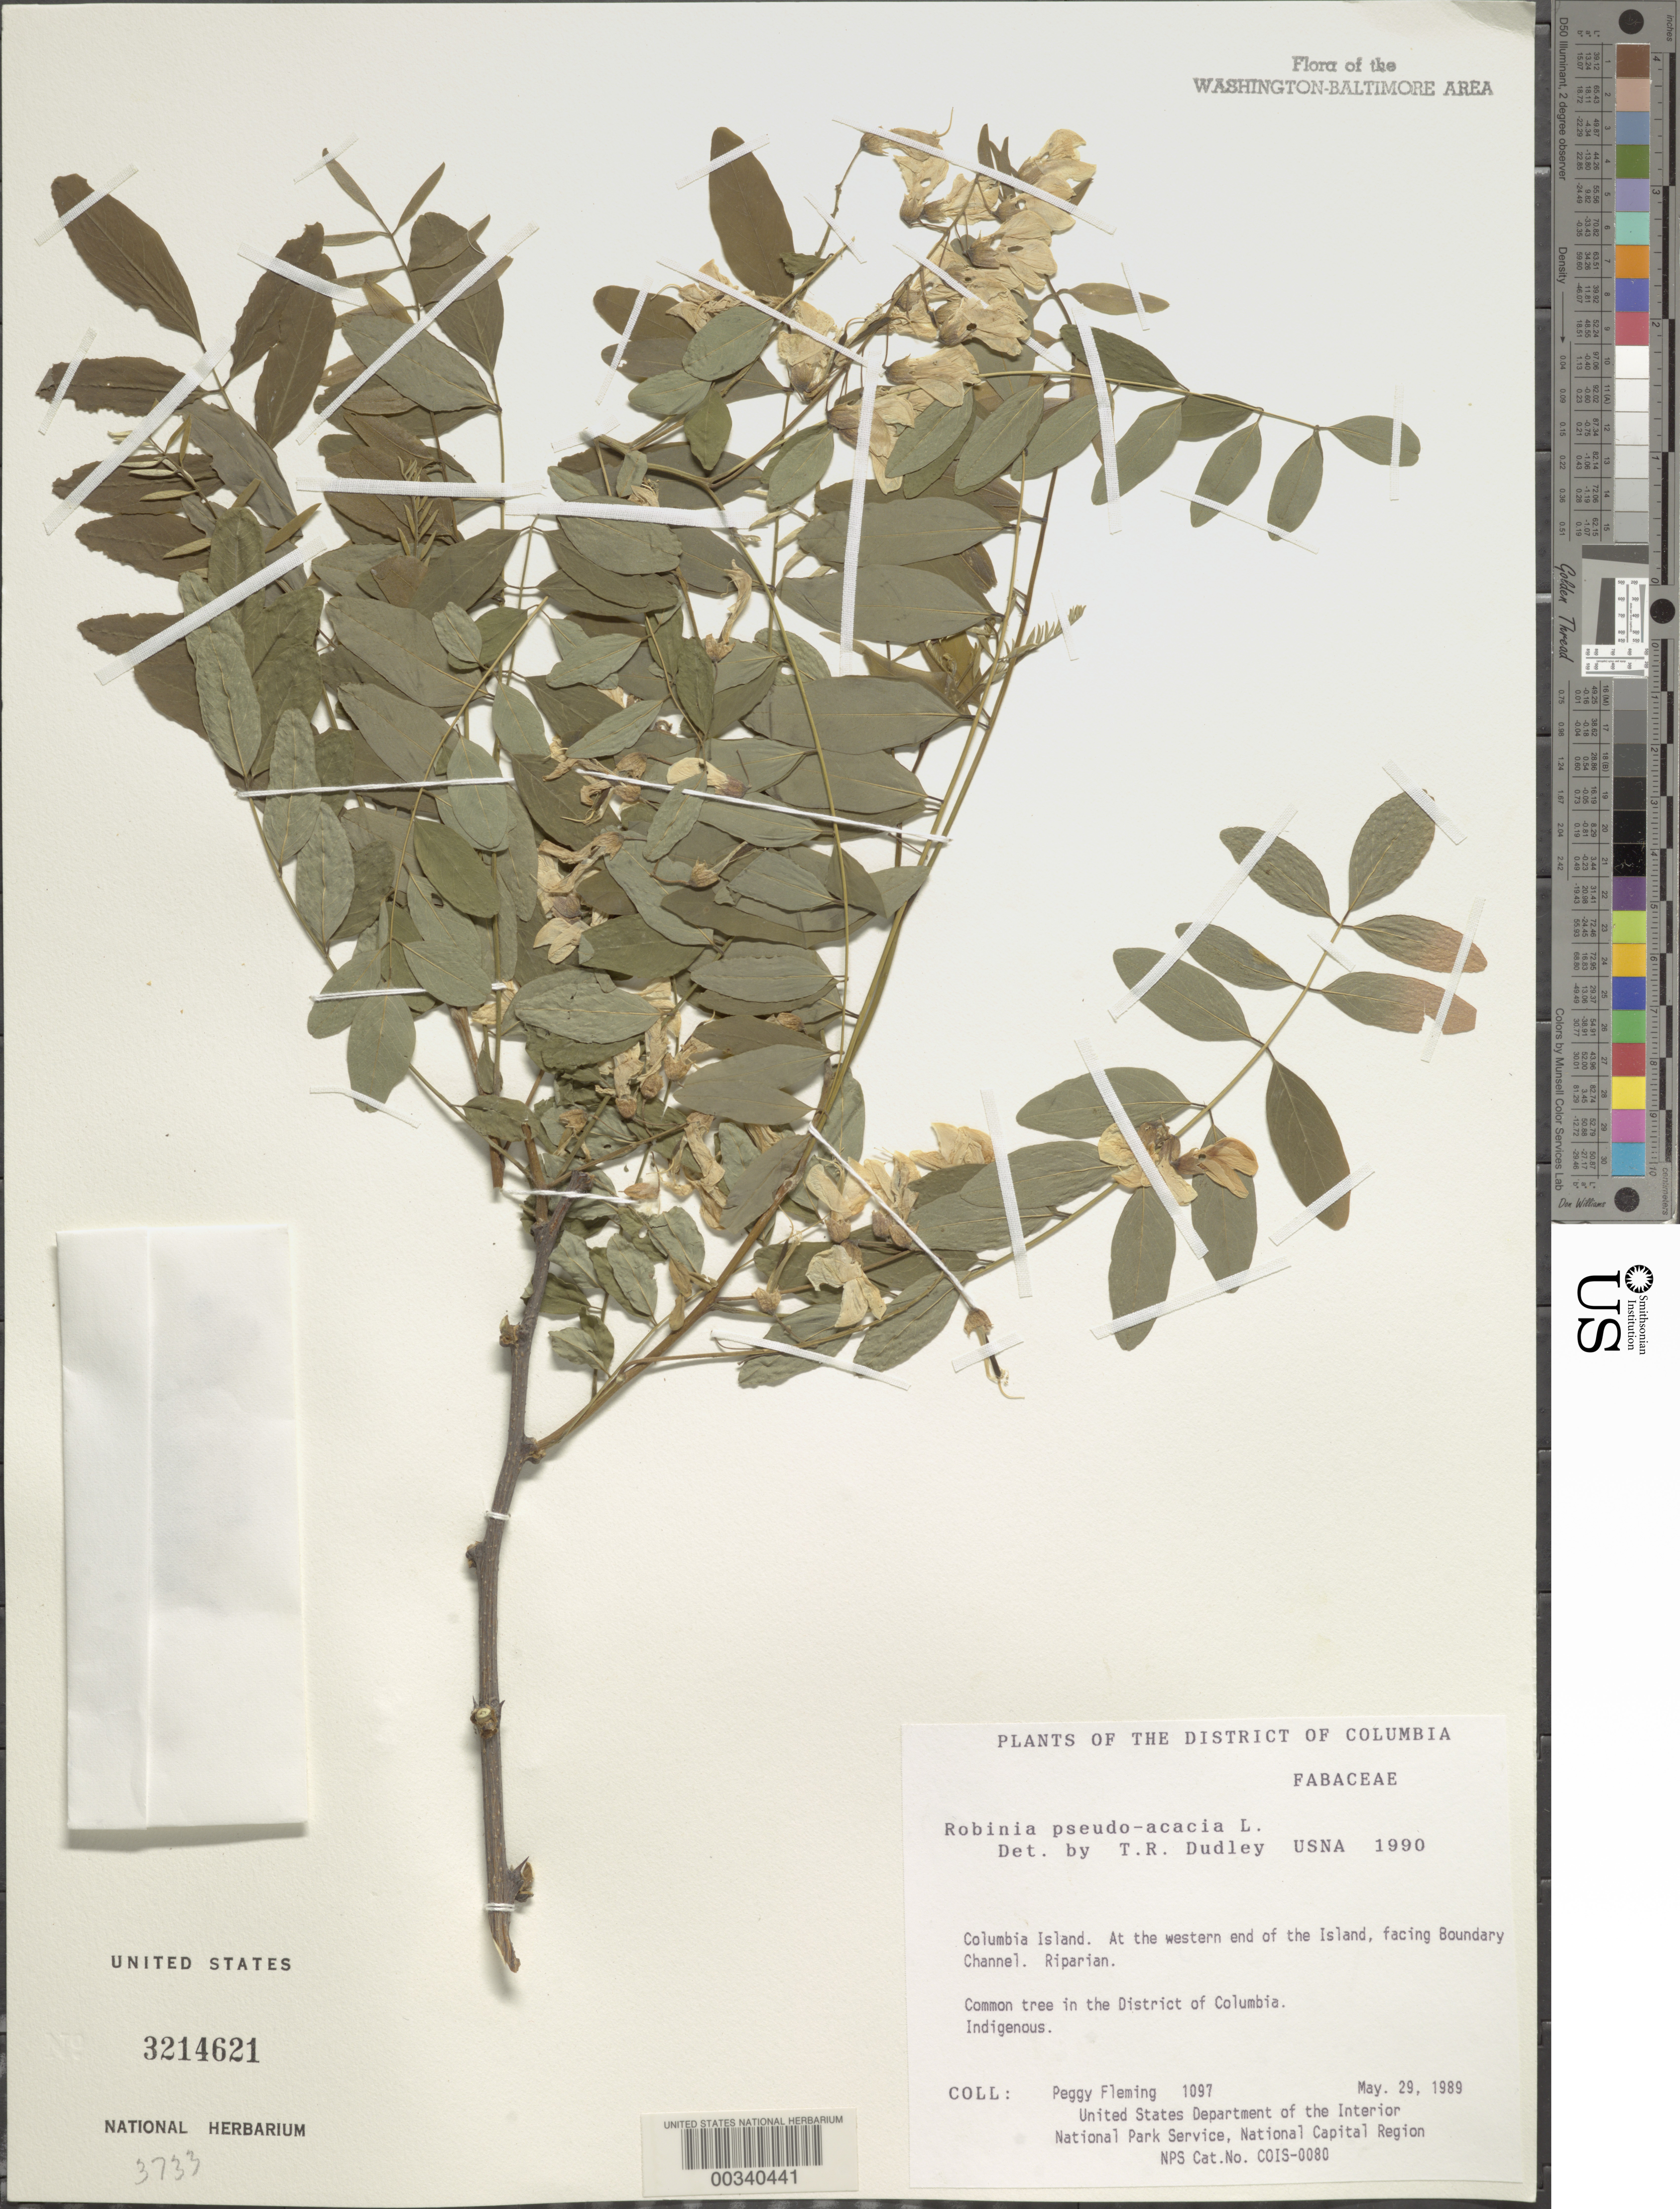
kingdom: Plantae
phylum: Tracheophyta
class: Magnoliopsida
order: Fabales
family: Fabaceae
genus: Robinia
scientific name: Robinia pseudoacacia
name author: L.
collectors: P. Fleming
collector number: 1097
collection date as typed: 29 May 1989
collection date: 1989-05-29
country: United States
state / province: District of Columbia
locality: Columbia Island, W end of Island, facing Boundary Channel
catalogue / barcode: US 3214621